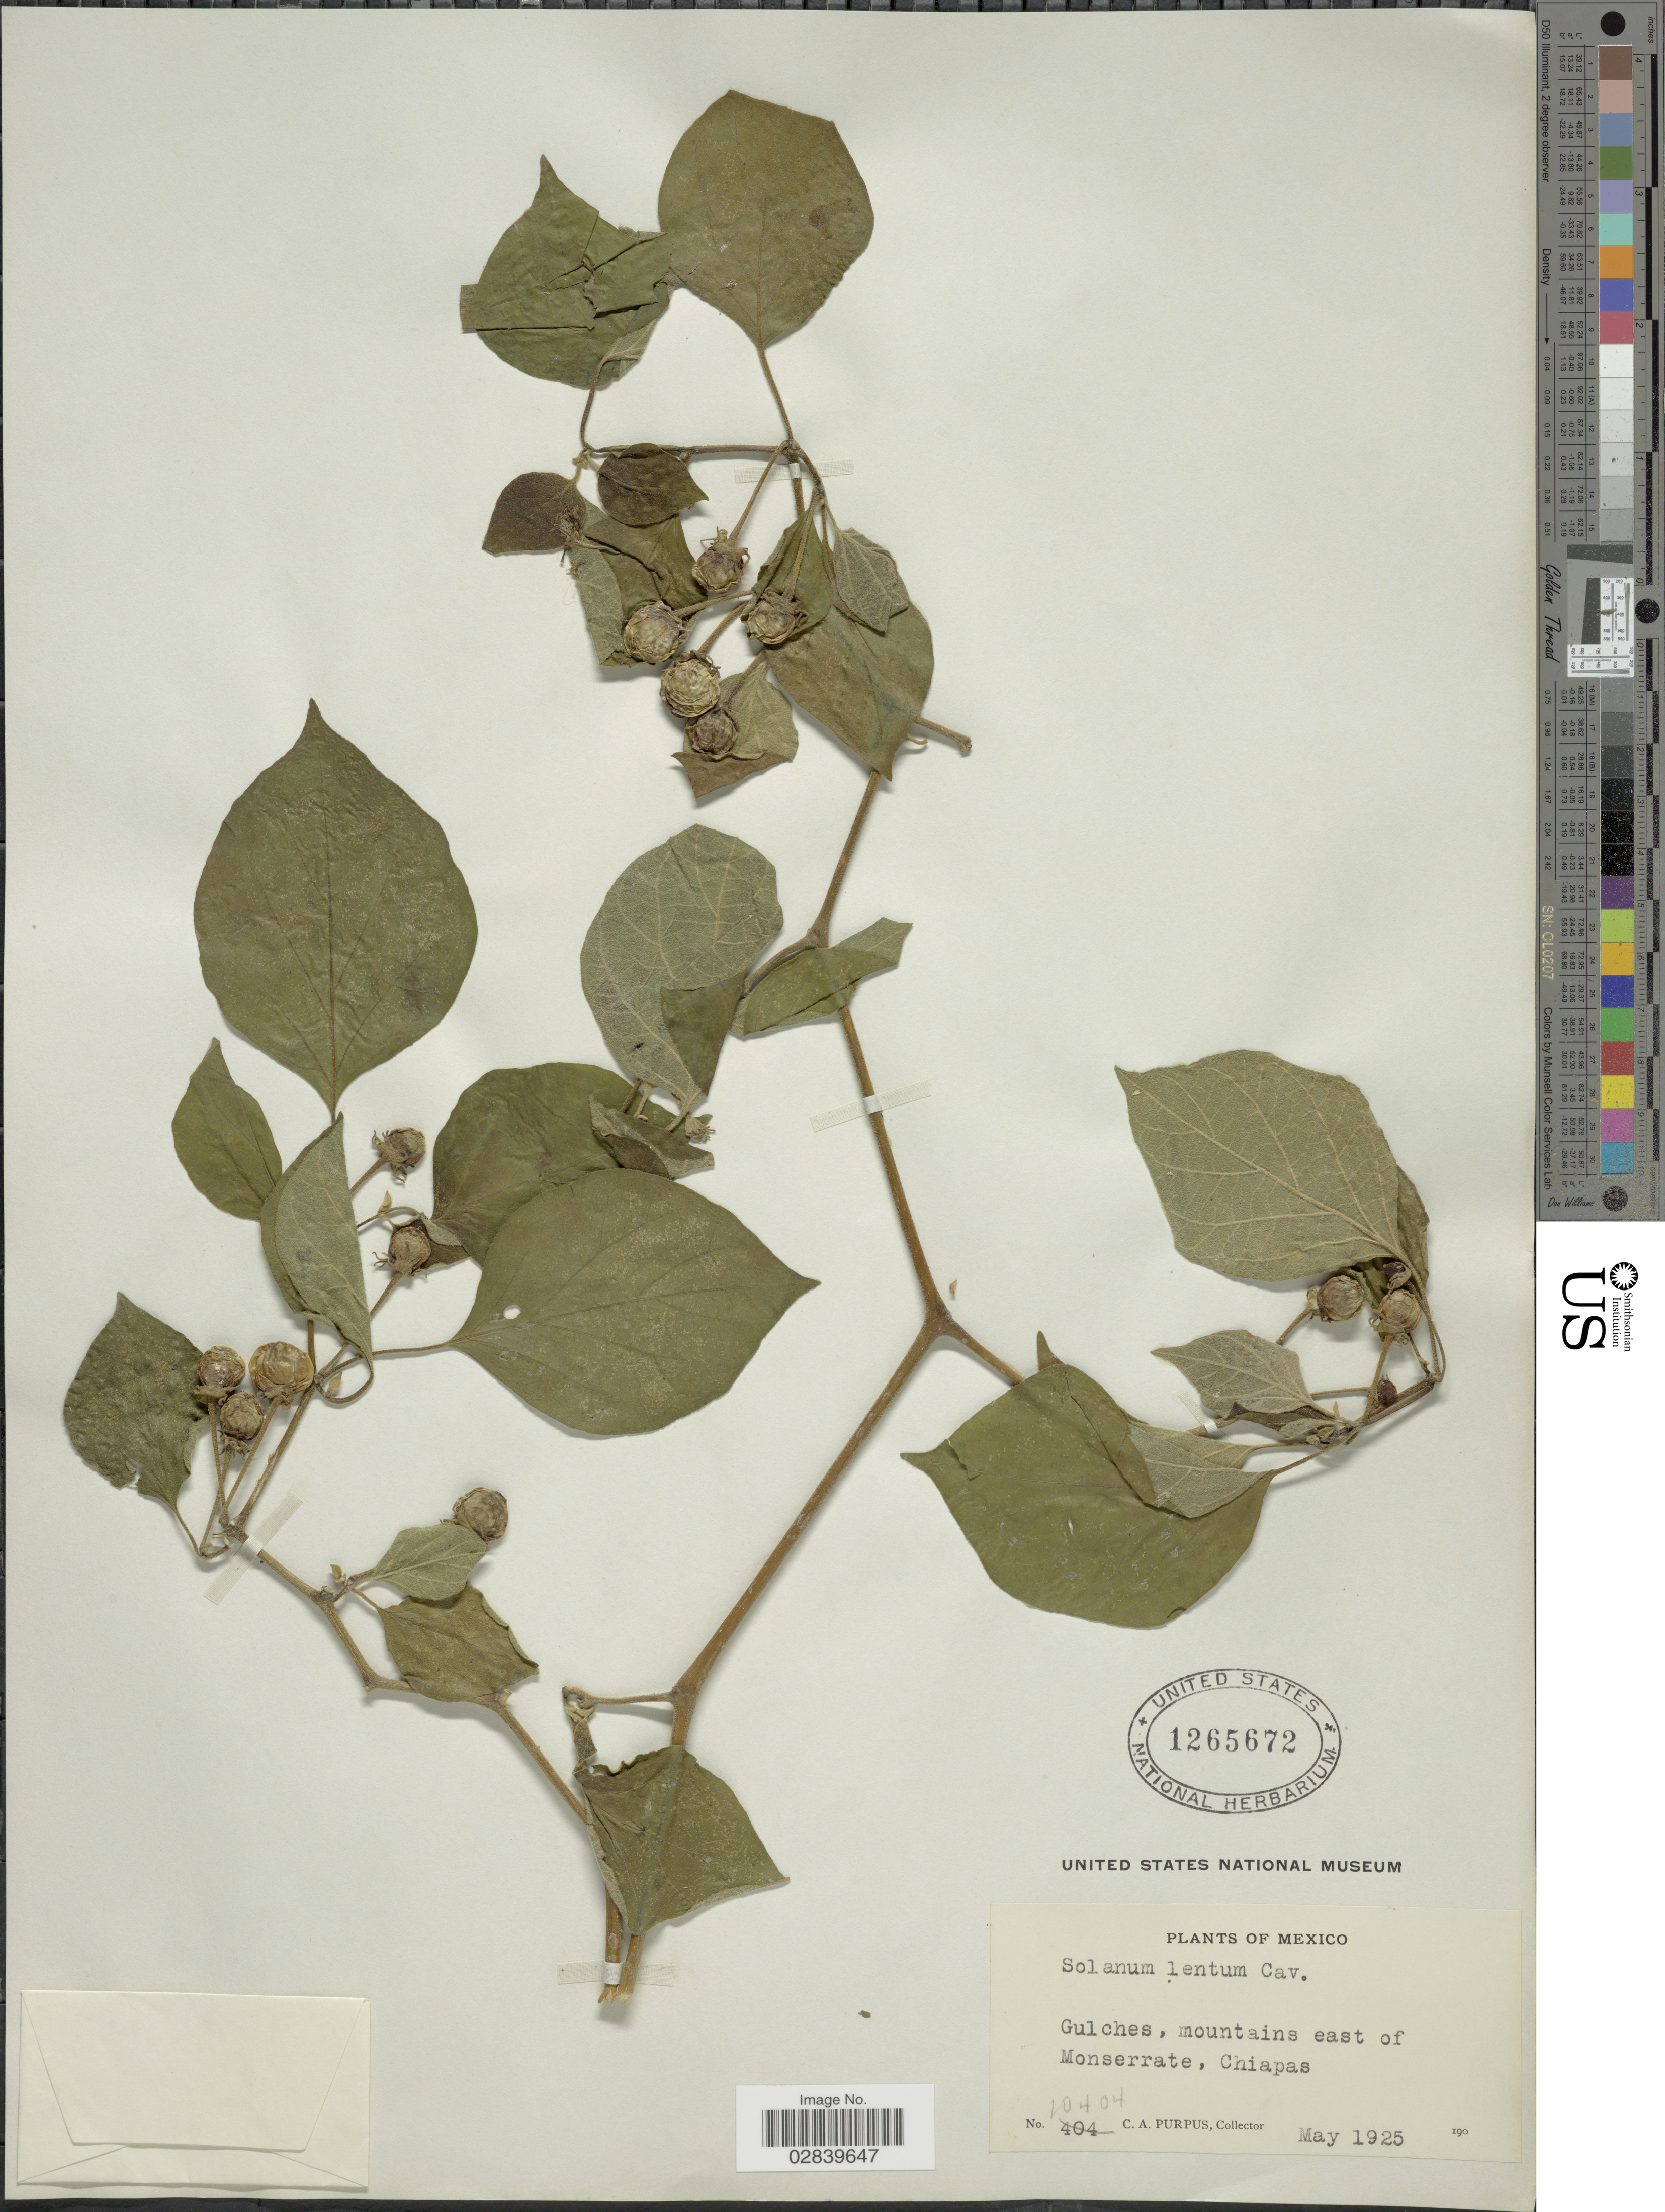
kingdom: Plantae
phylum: Tracheophyta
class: Magnoliopsida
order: Solanales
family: Solanaceae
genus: Lycianthes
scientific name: Lycianthes lenta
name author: (Cav.) Bitter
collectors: C. A. Purpus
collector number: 10404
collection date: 1925-05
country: Mexico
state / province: Chiapas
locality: Gulches, mountain east of Monserrate.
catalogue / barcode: US 1265672